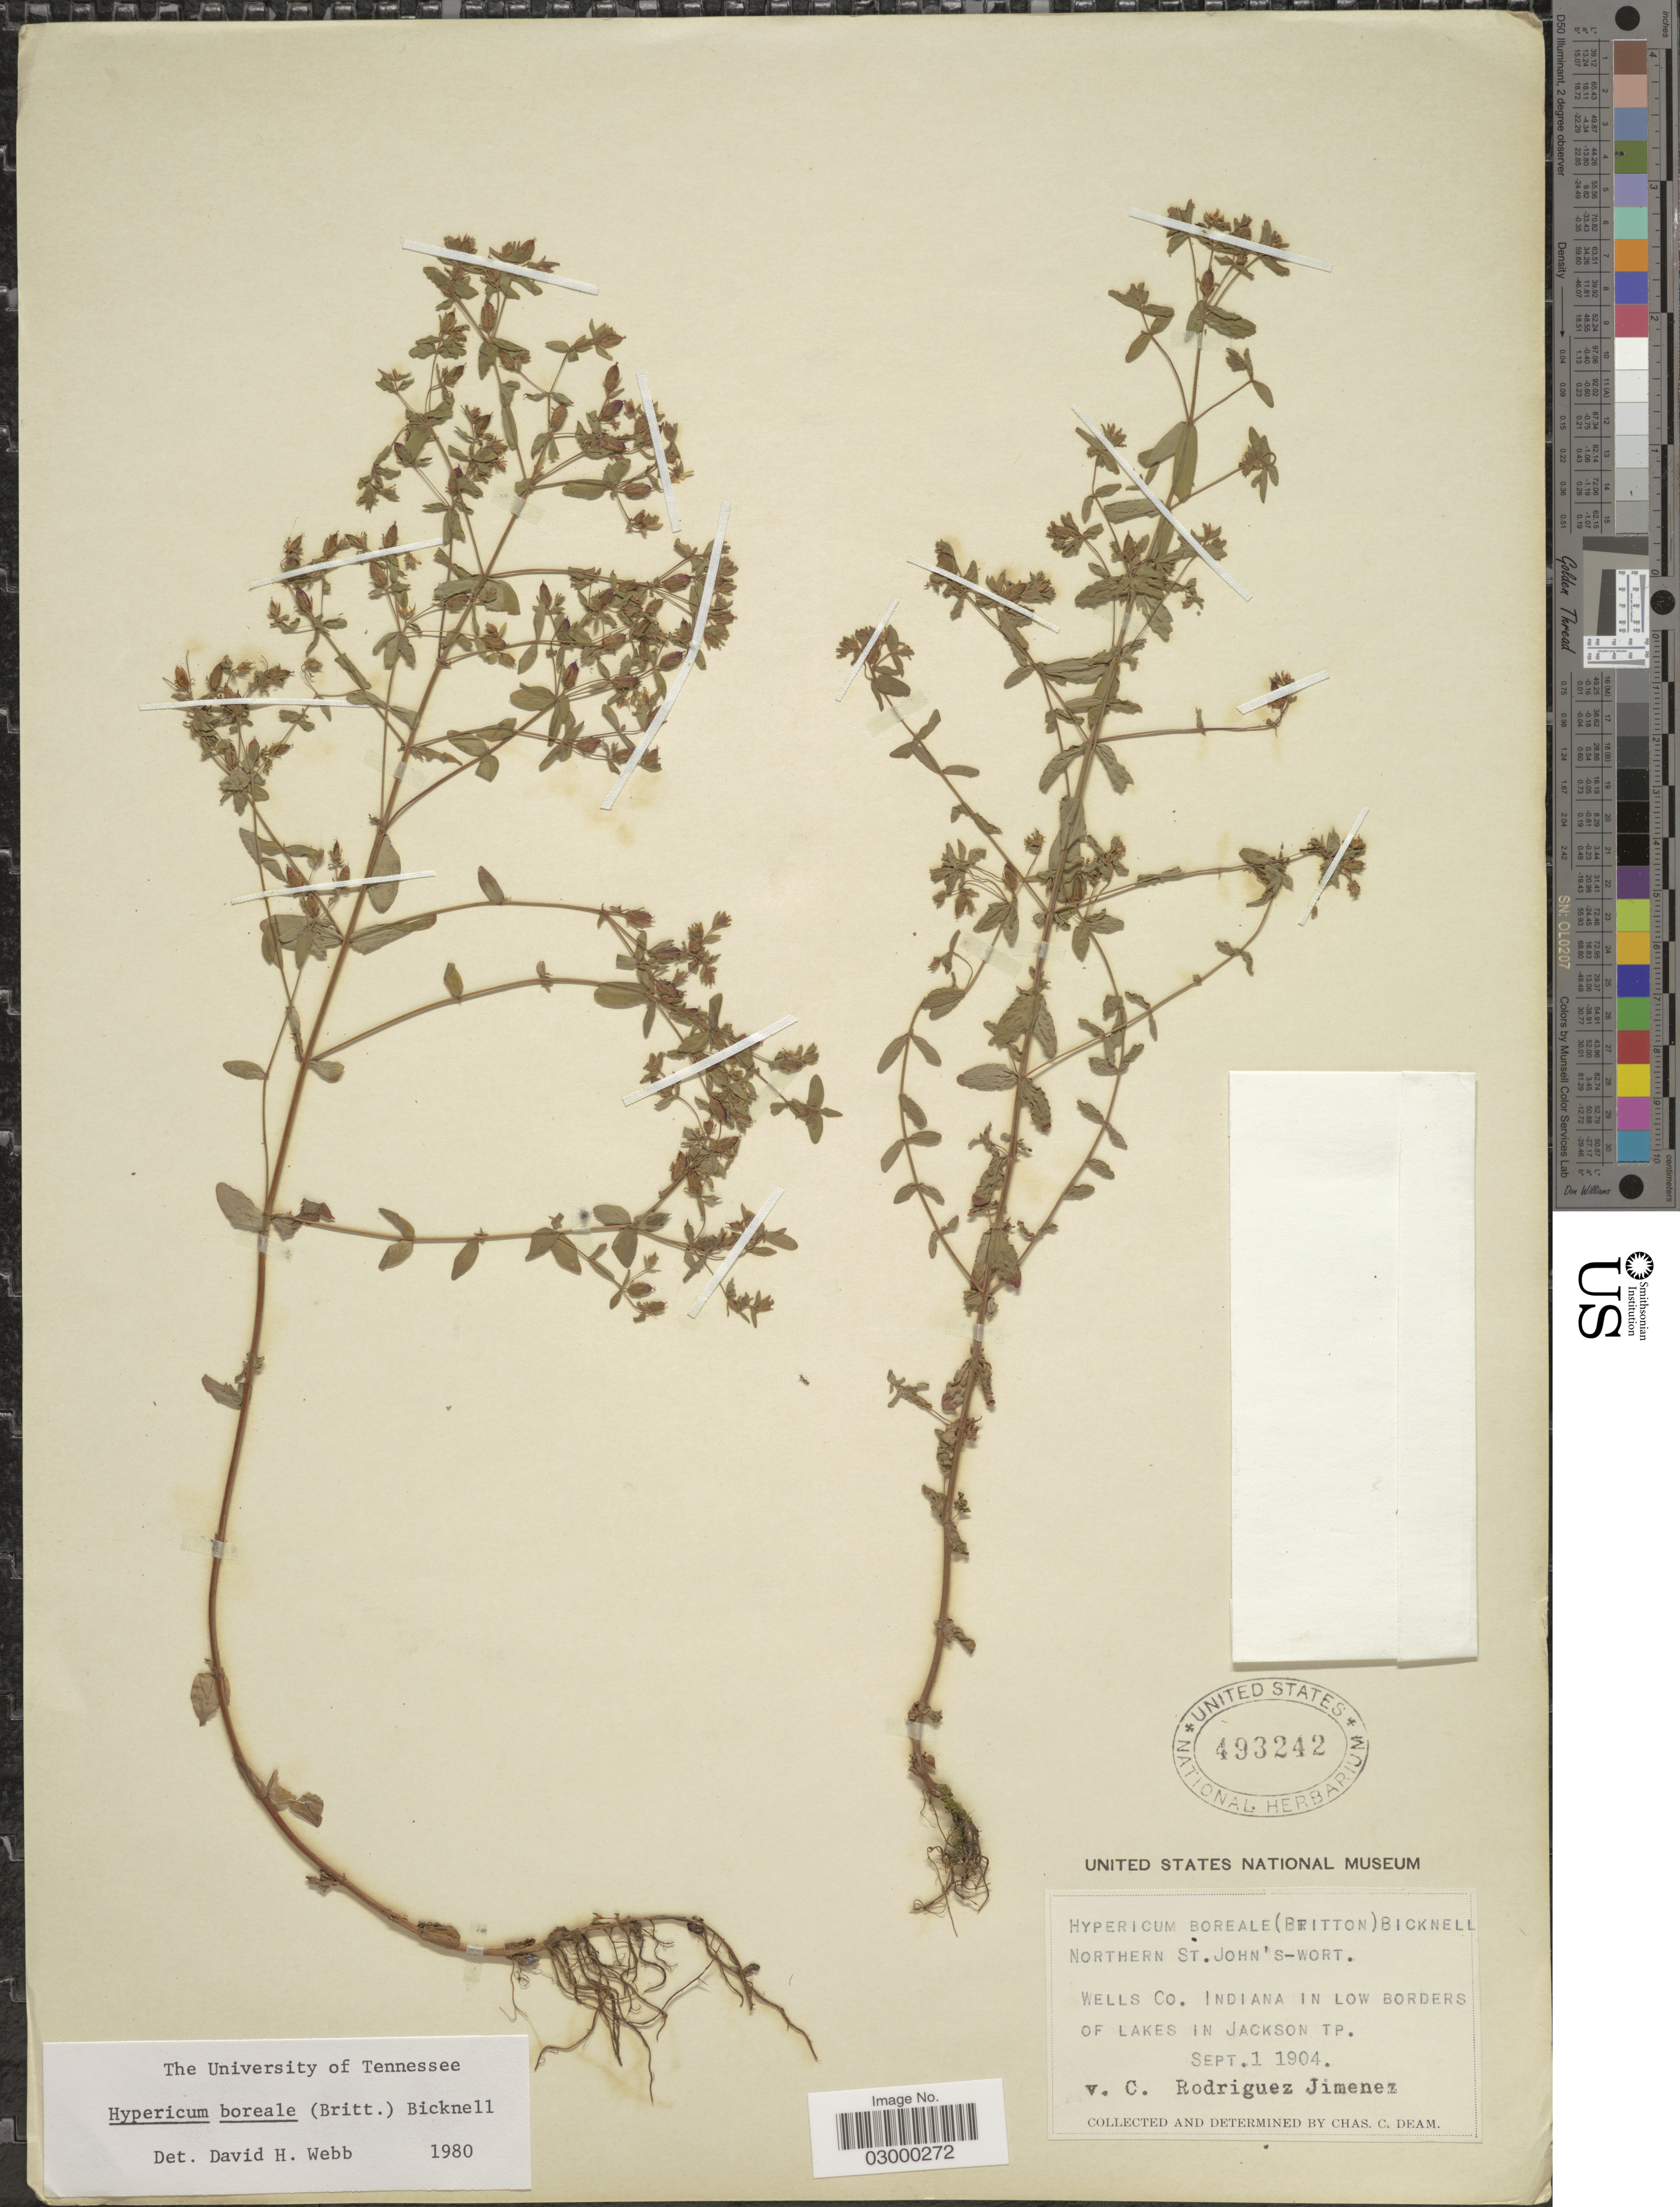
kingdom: Plantae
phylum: Tracheophyta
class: Magnoliopsida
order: Malpighiales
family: Hypericaceae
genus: Hypericum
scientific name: Hypericum boreale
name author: (Britton) E.P. Bicknell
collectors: C. Deam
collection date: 1904-09-01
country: United States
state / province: Indiana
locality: Northern St. John's -Wort, Wells Co. Indiana in Low Borders of Lakes in Jackson TP.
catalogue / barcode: US 493424